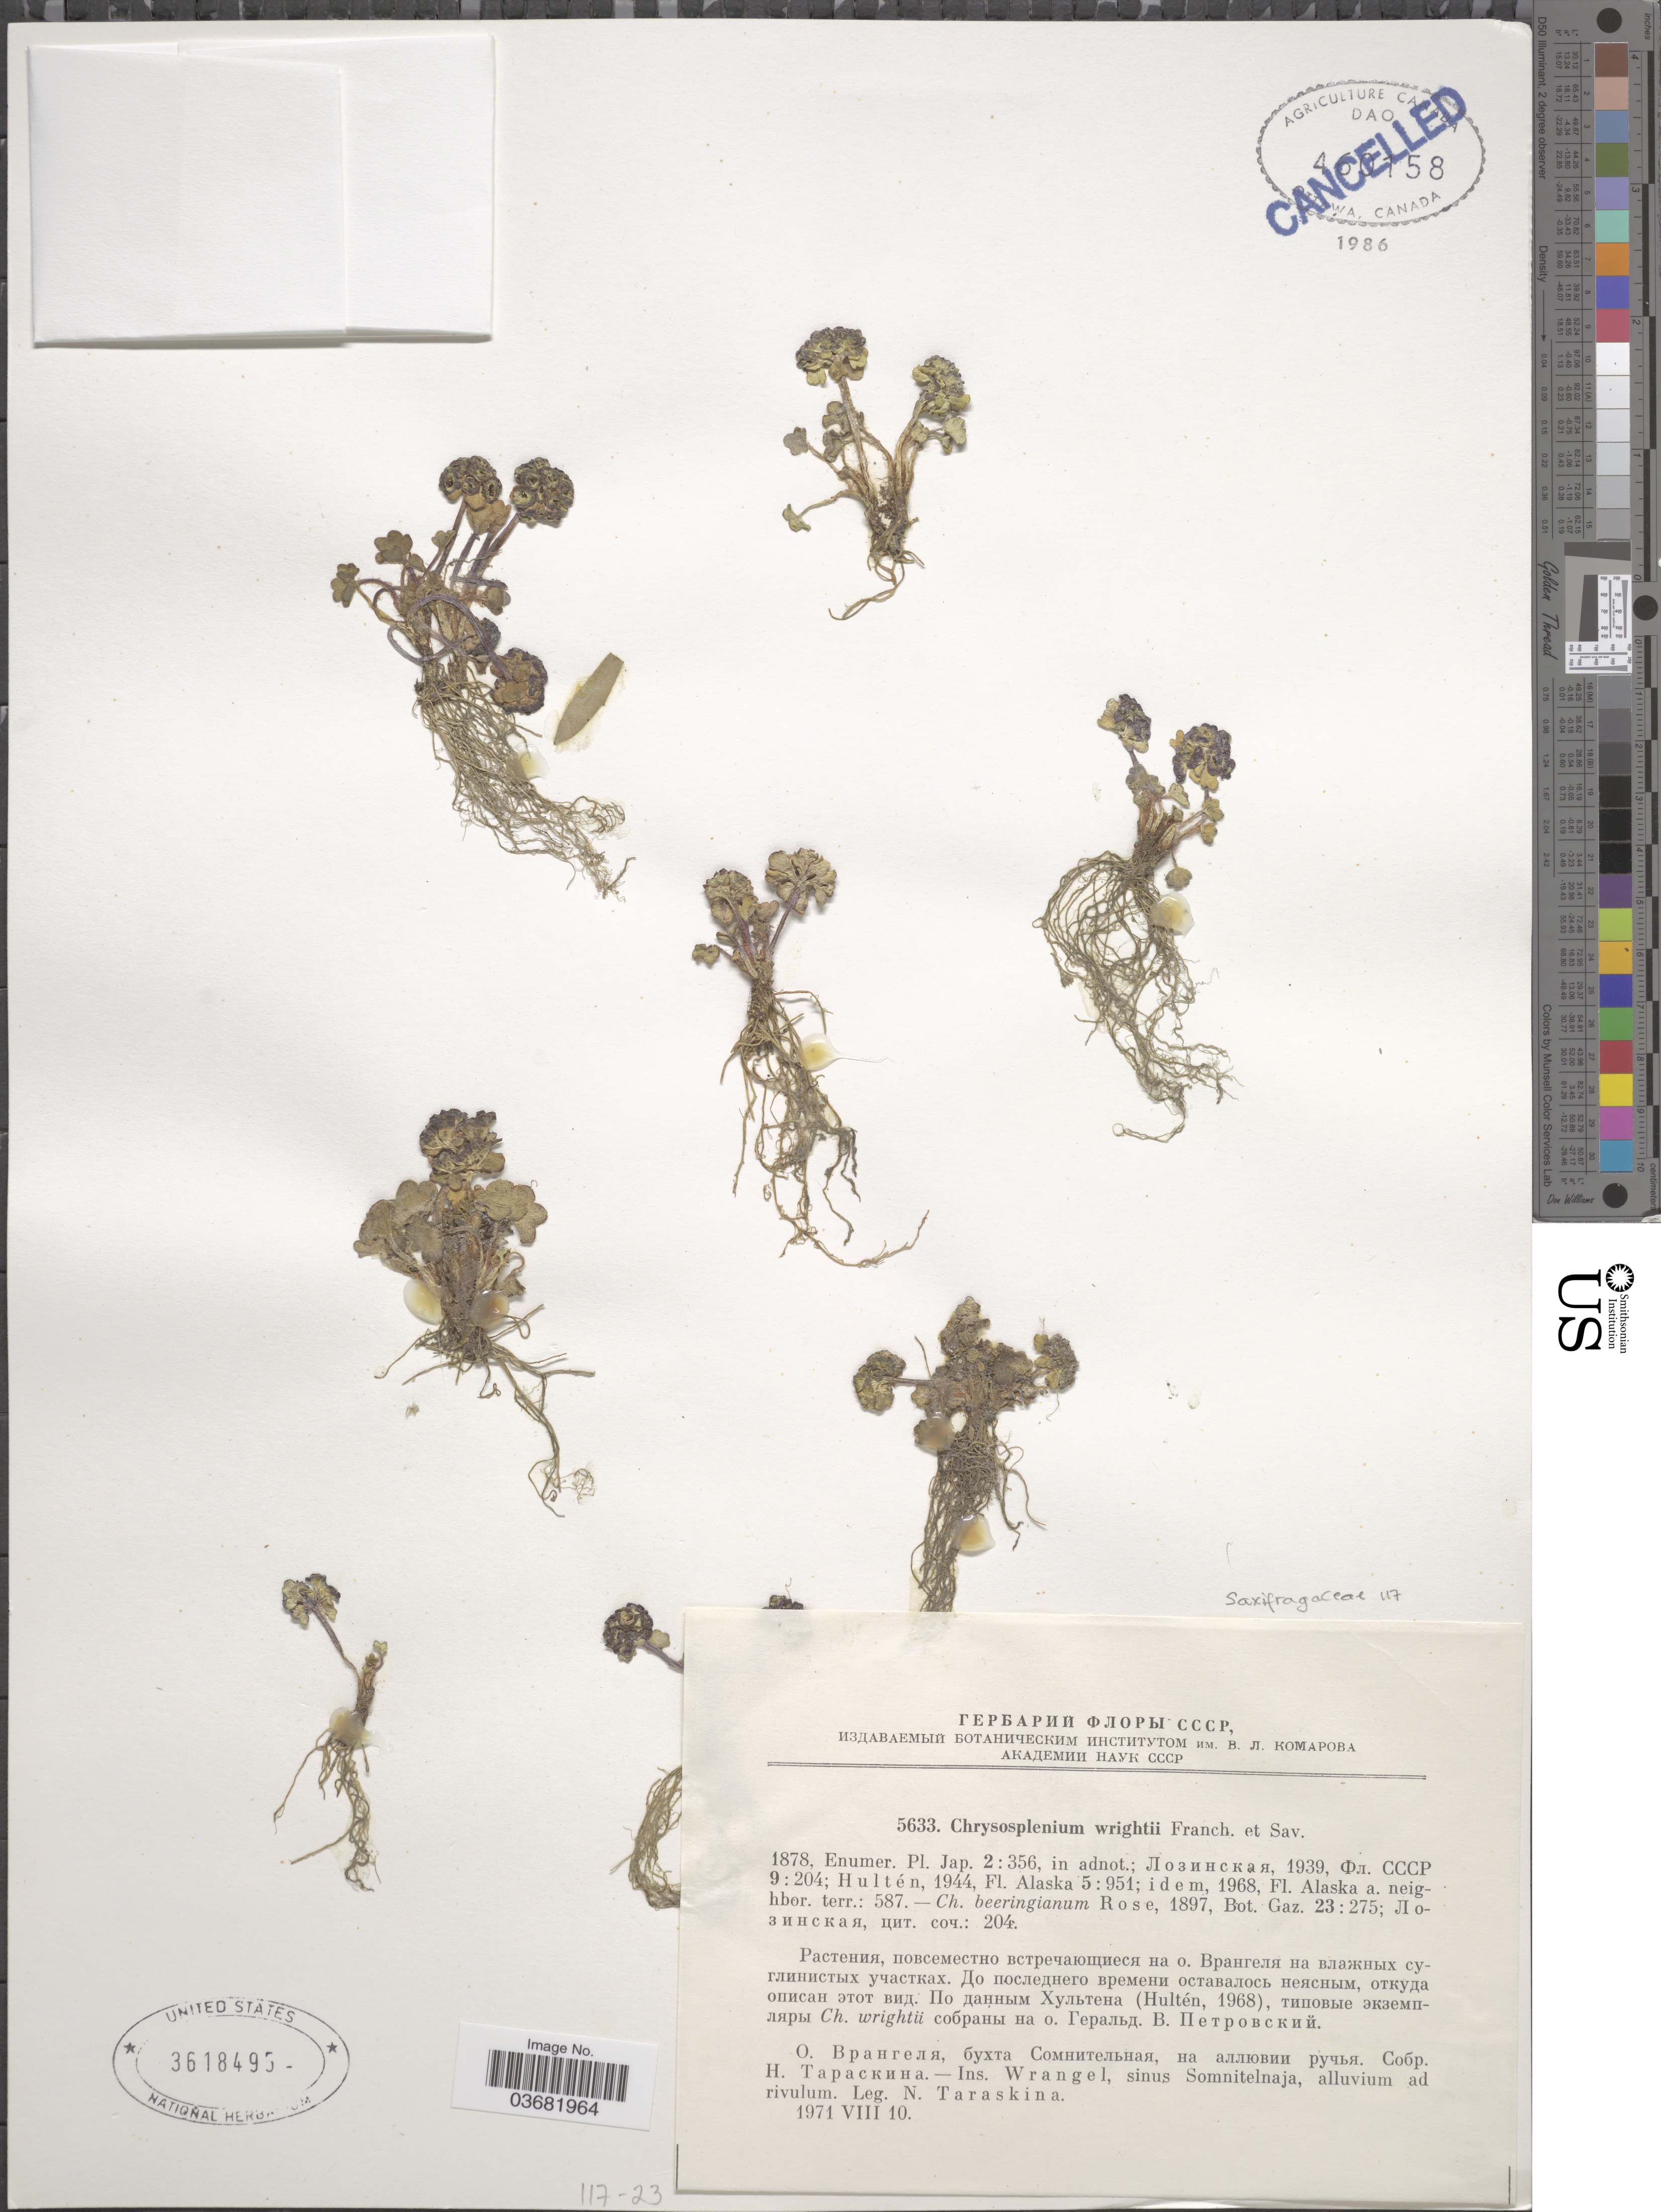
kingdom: Plantae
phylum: Tracheophyta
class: Magnoliopsida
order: Saxifragales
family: Saxifragaceae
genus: Chrysosplenium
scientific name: Chrysosplenium wrightii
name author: Franch. & Sav.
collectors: N. Taraskina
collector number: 5633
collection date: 1971-08-10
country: Russian Federation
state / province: Chukotka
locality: Ins. Wrangel, sinus Somnitelnaja, alluvium ad rivulum.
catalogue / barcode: US 3618495